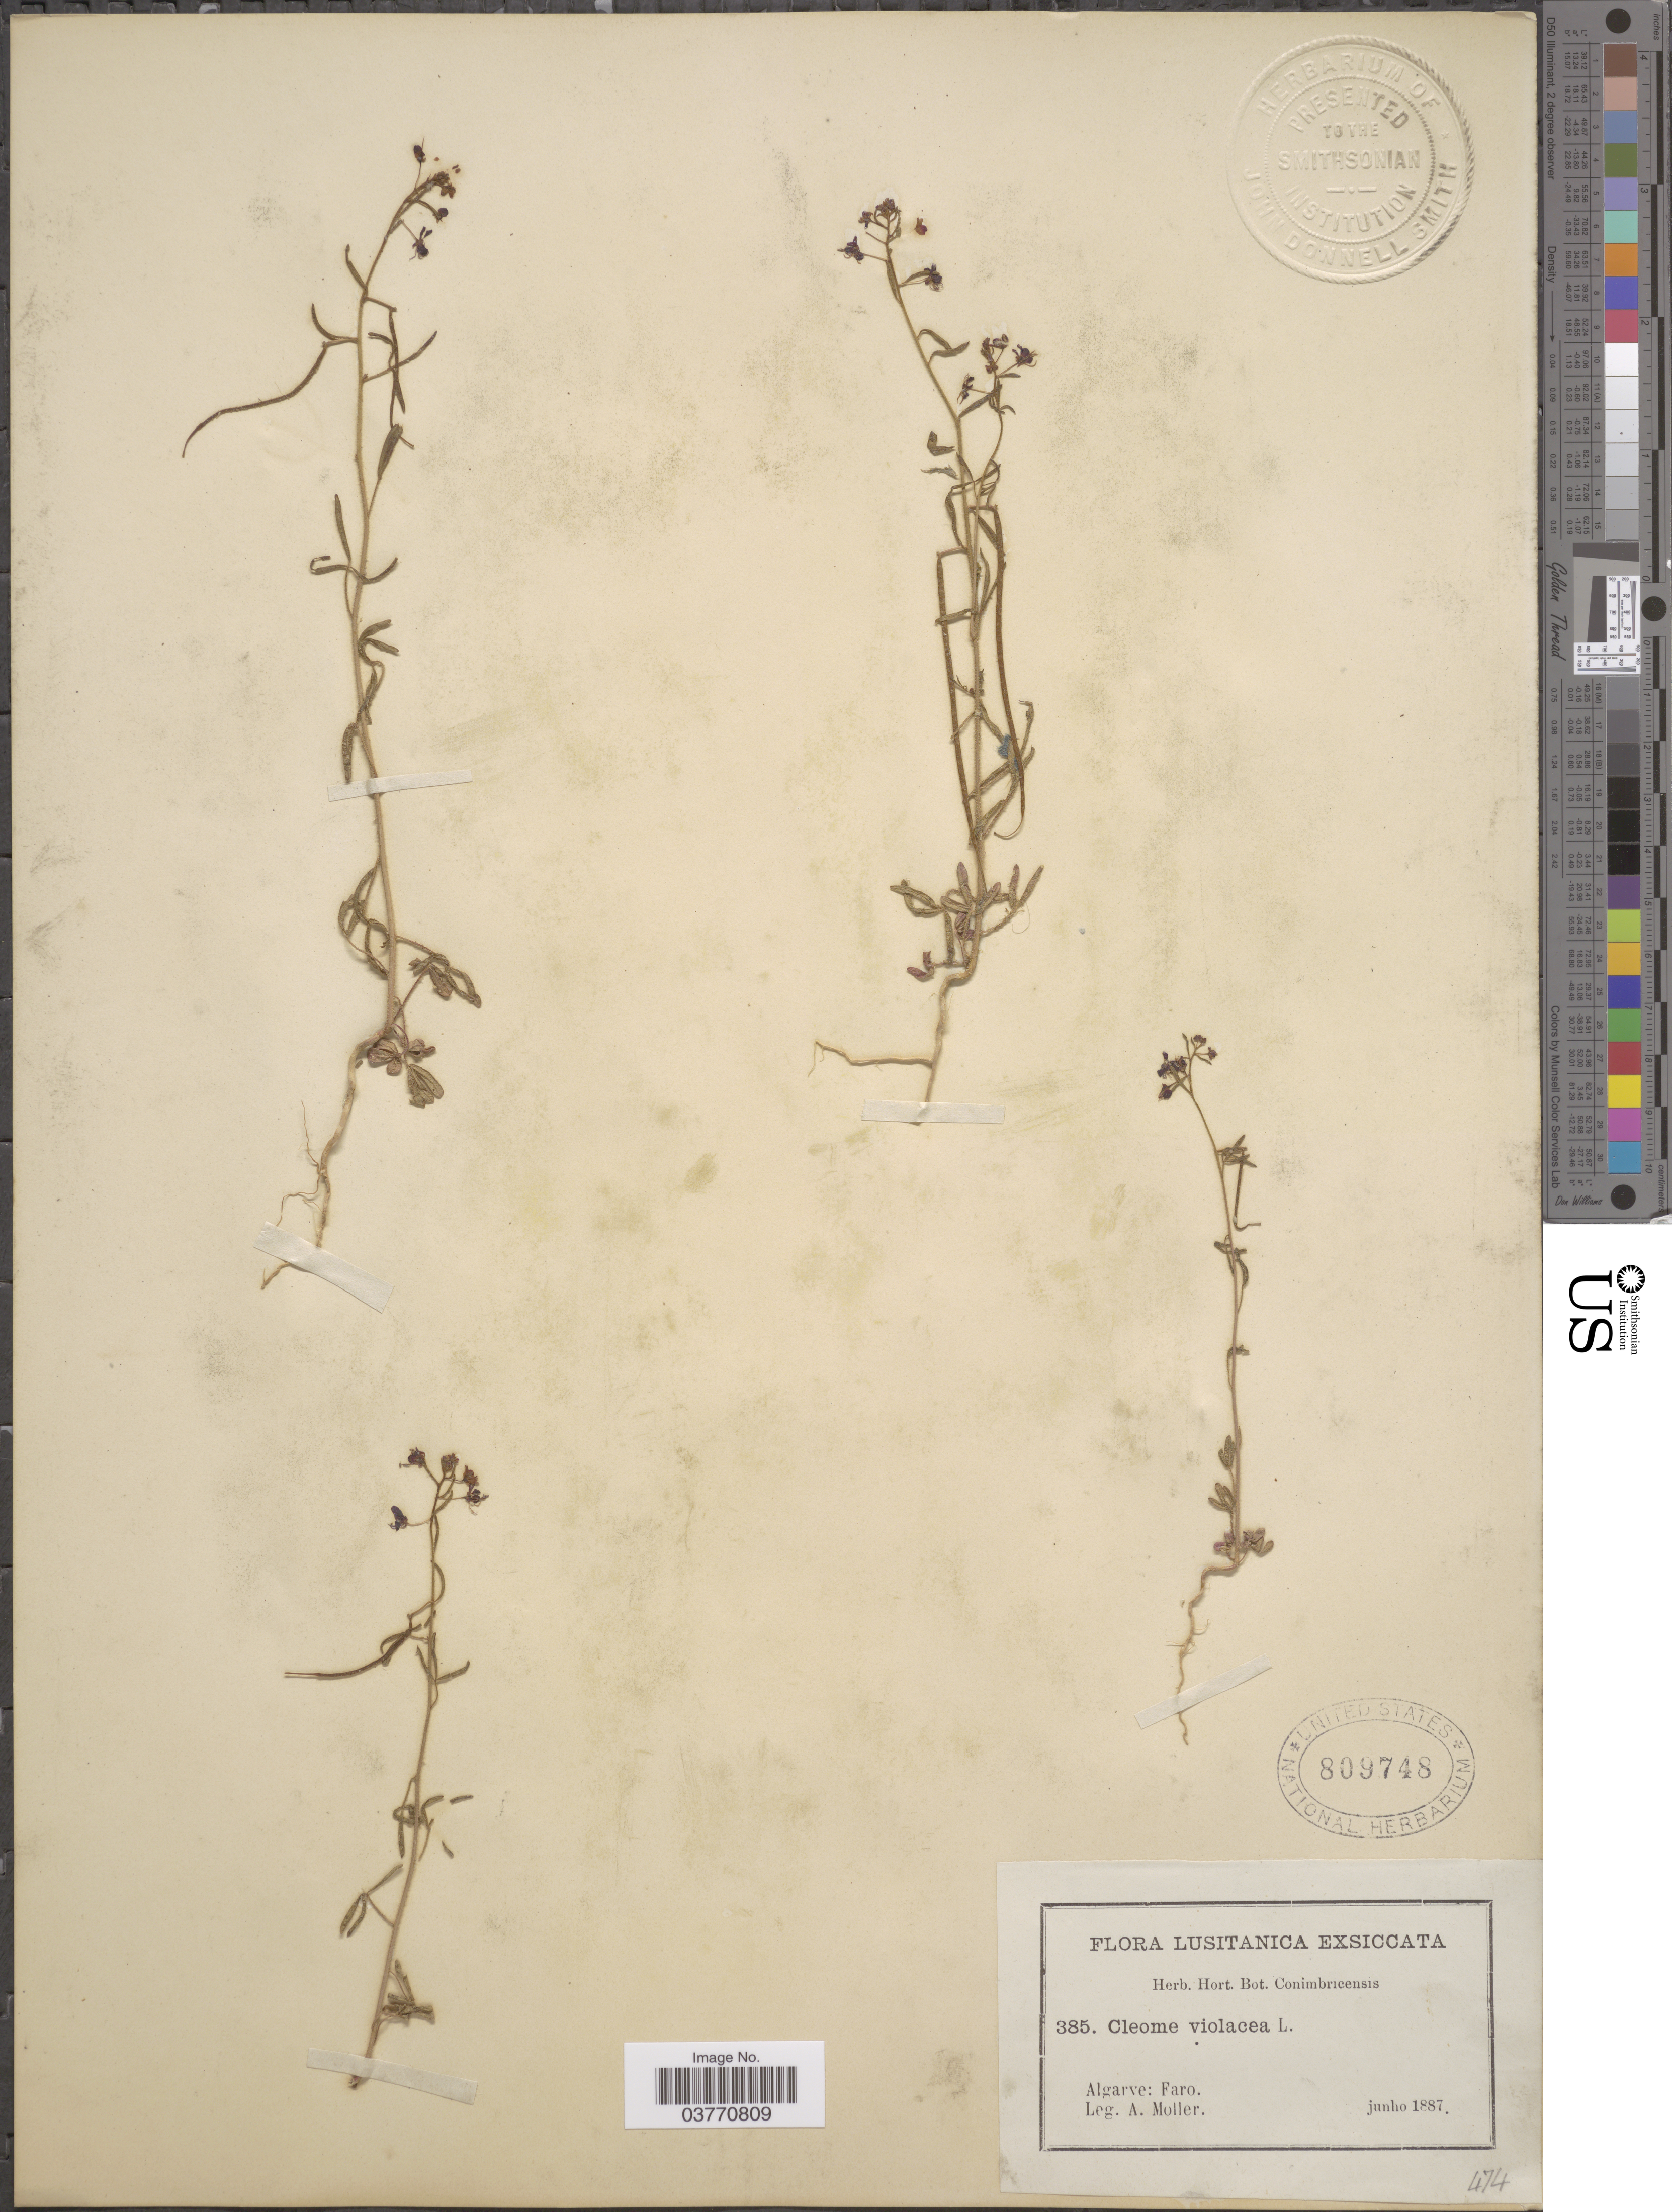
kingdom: Plantae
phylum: Tracheophyta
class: Magnoliopsida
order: Brassicales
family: Cleomaceae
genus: Cleome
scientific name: Cleome violacea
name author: L.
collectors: A. Moller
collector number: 385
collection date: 1887-06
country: Portugal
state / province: Faro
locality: Lusitanica. Algarve: Faro.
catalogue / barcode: US 809748